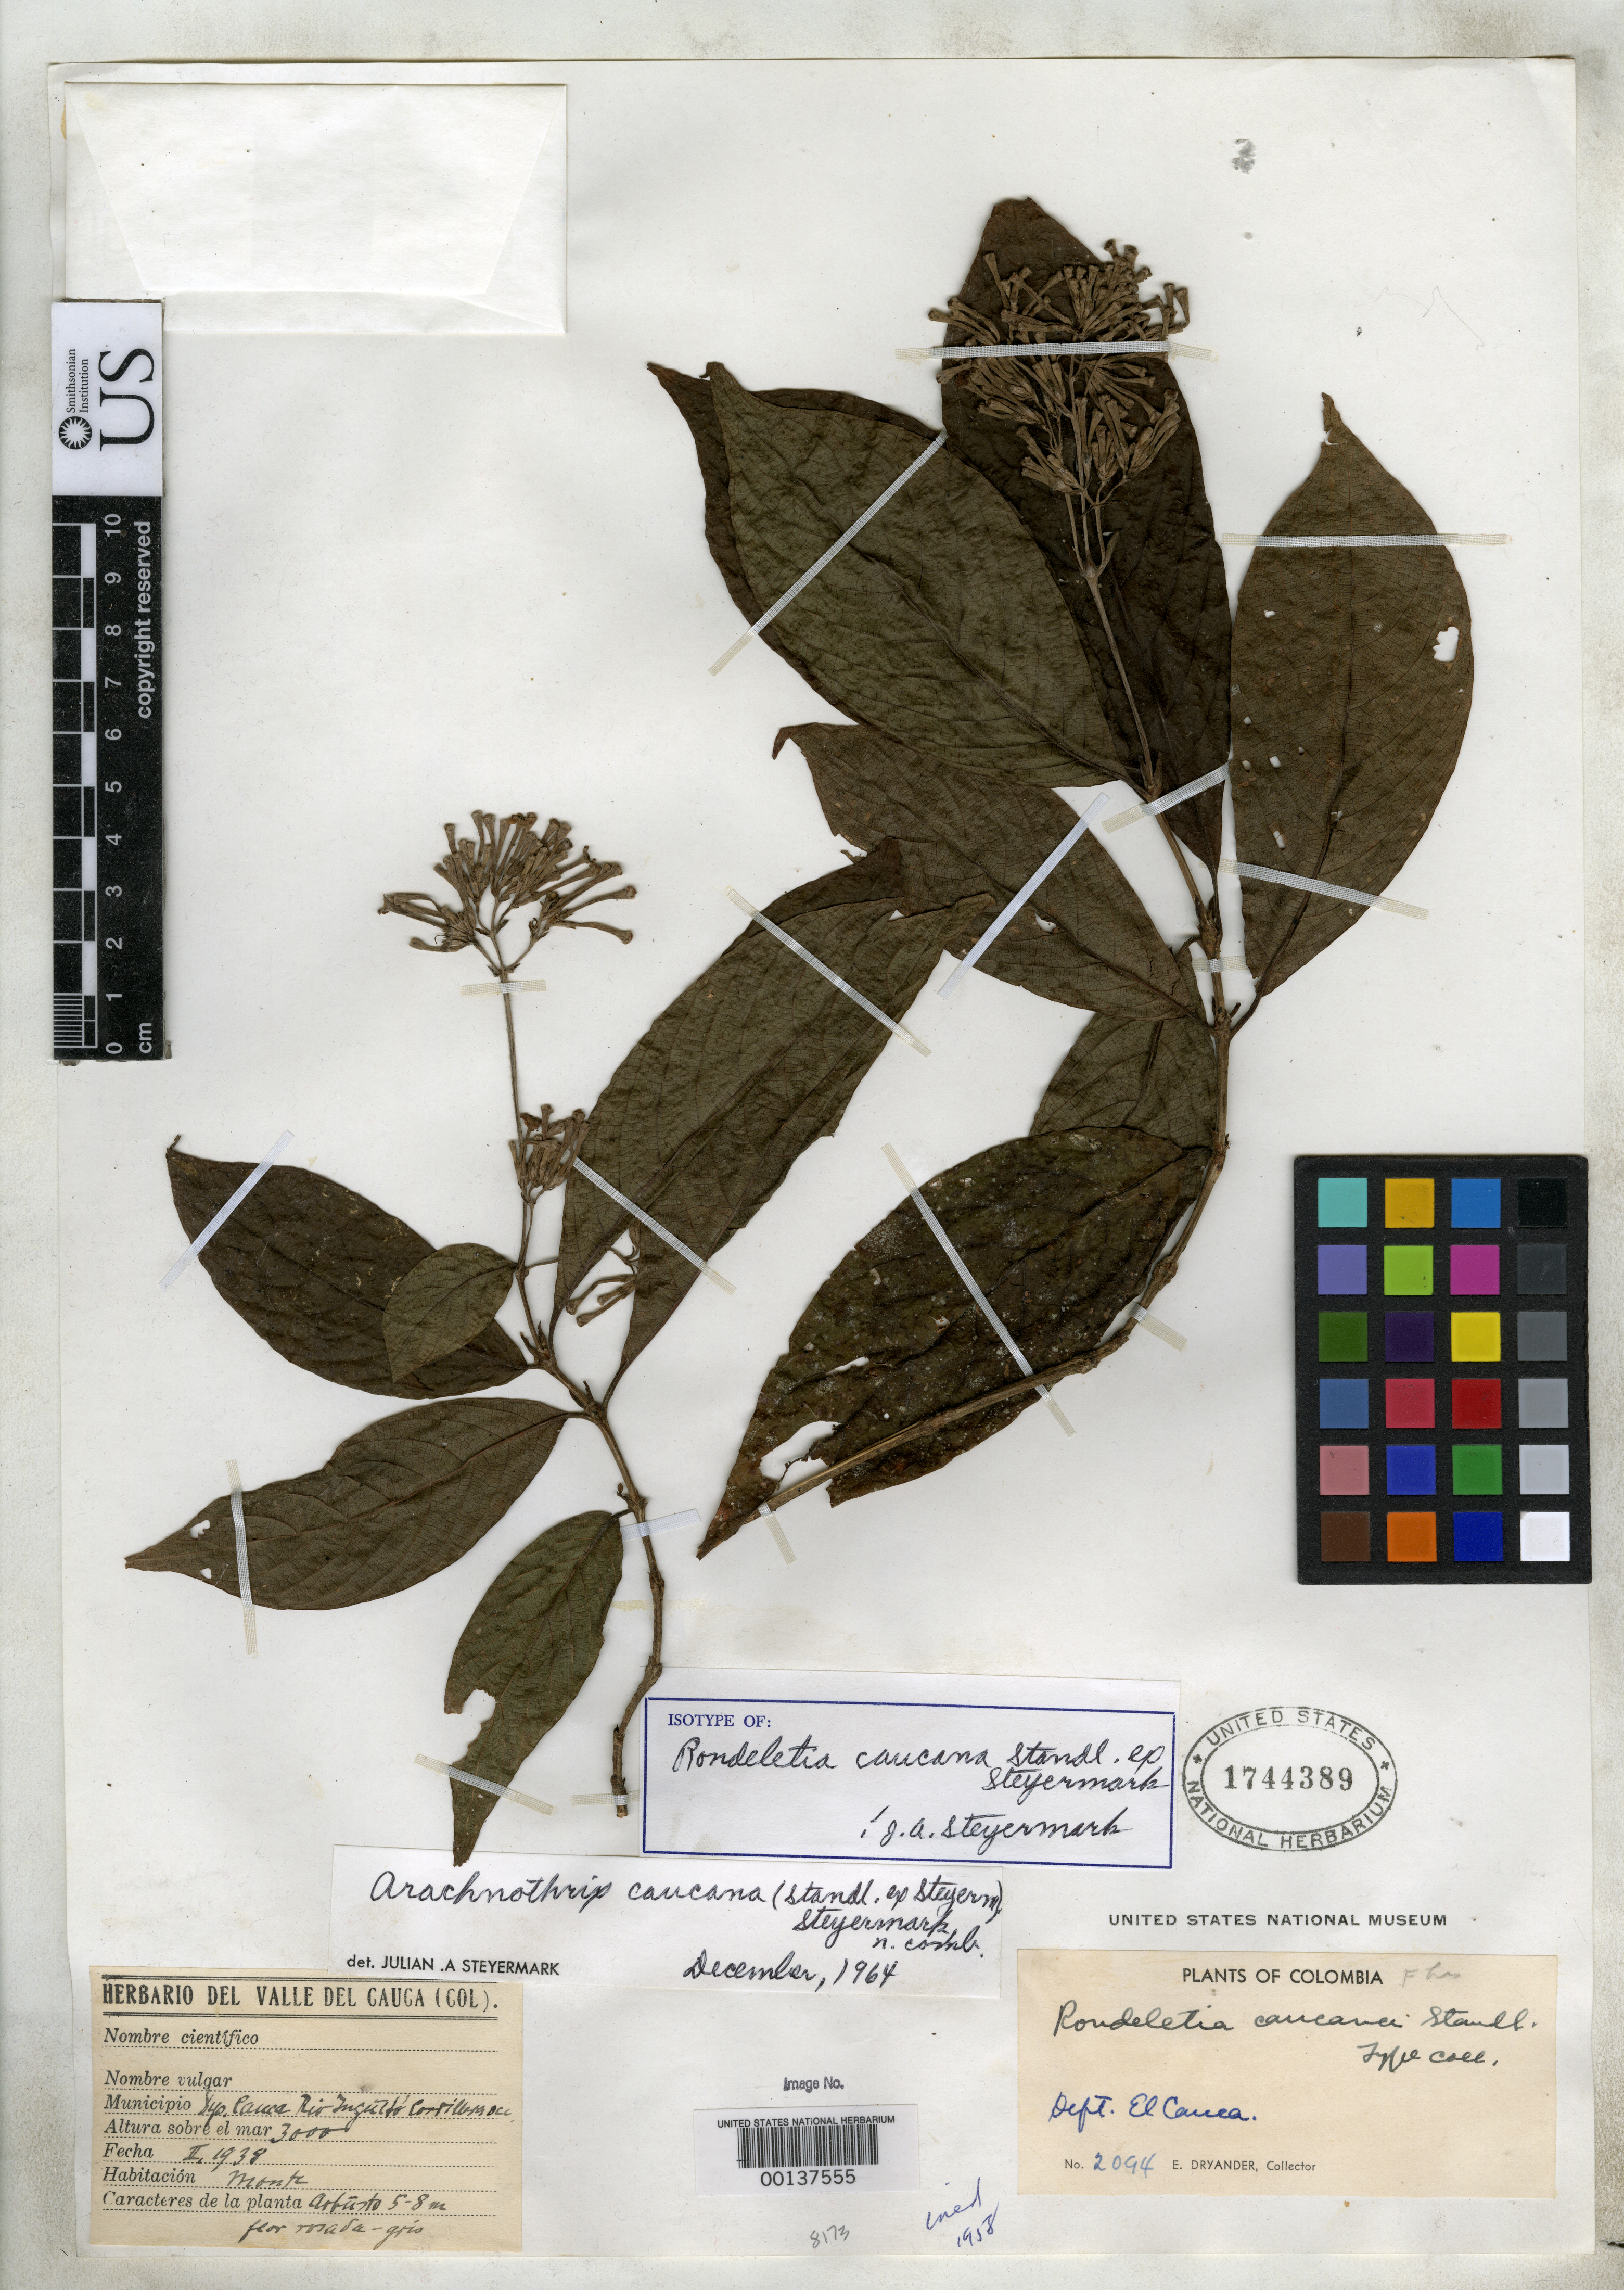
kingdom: Plantae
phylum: Tracheophyta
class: Magnoliopsida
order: Gentianales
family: Rubiaceae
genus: Rondeletia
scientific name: Rondeletia caucana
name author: Standl. ex Steyerm.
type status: Isotype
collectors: E. I. Dryander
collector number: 2094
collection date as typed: Feb 1938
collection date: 1938-02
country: Colombia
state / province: Cauca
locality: Rio Ingutto.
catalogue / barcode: US 1744389